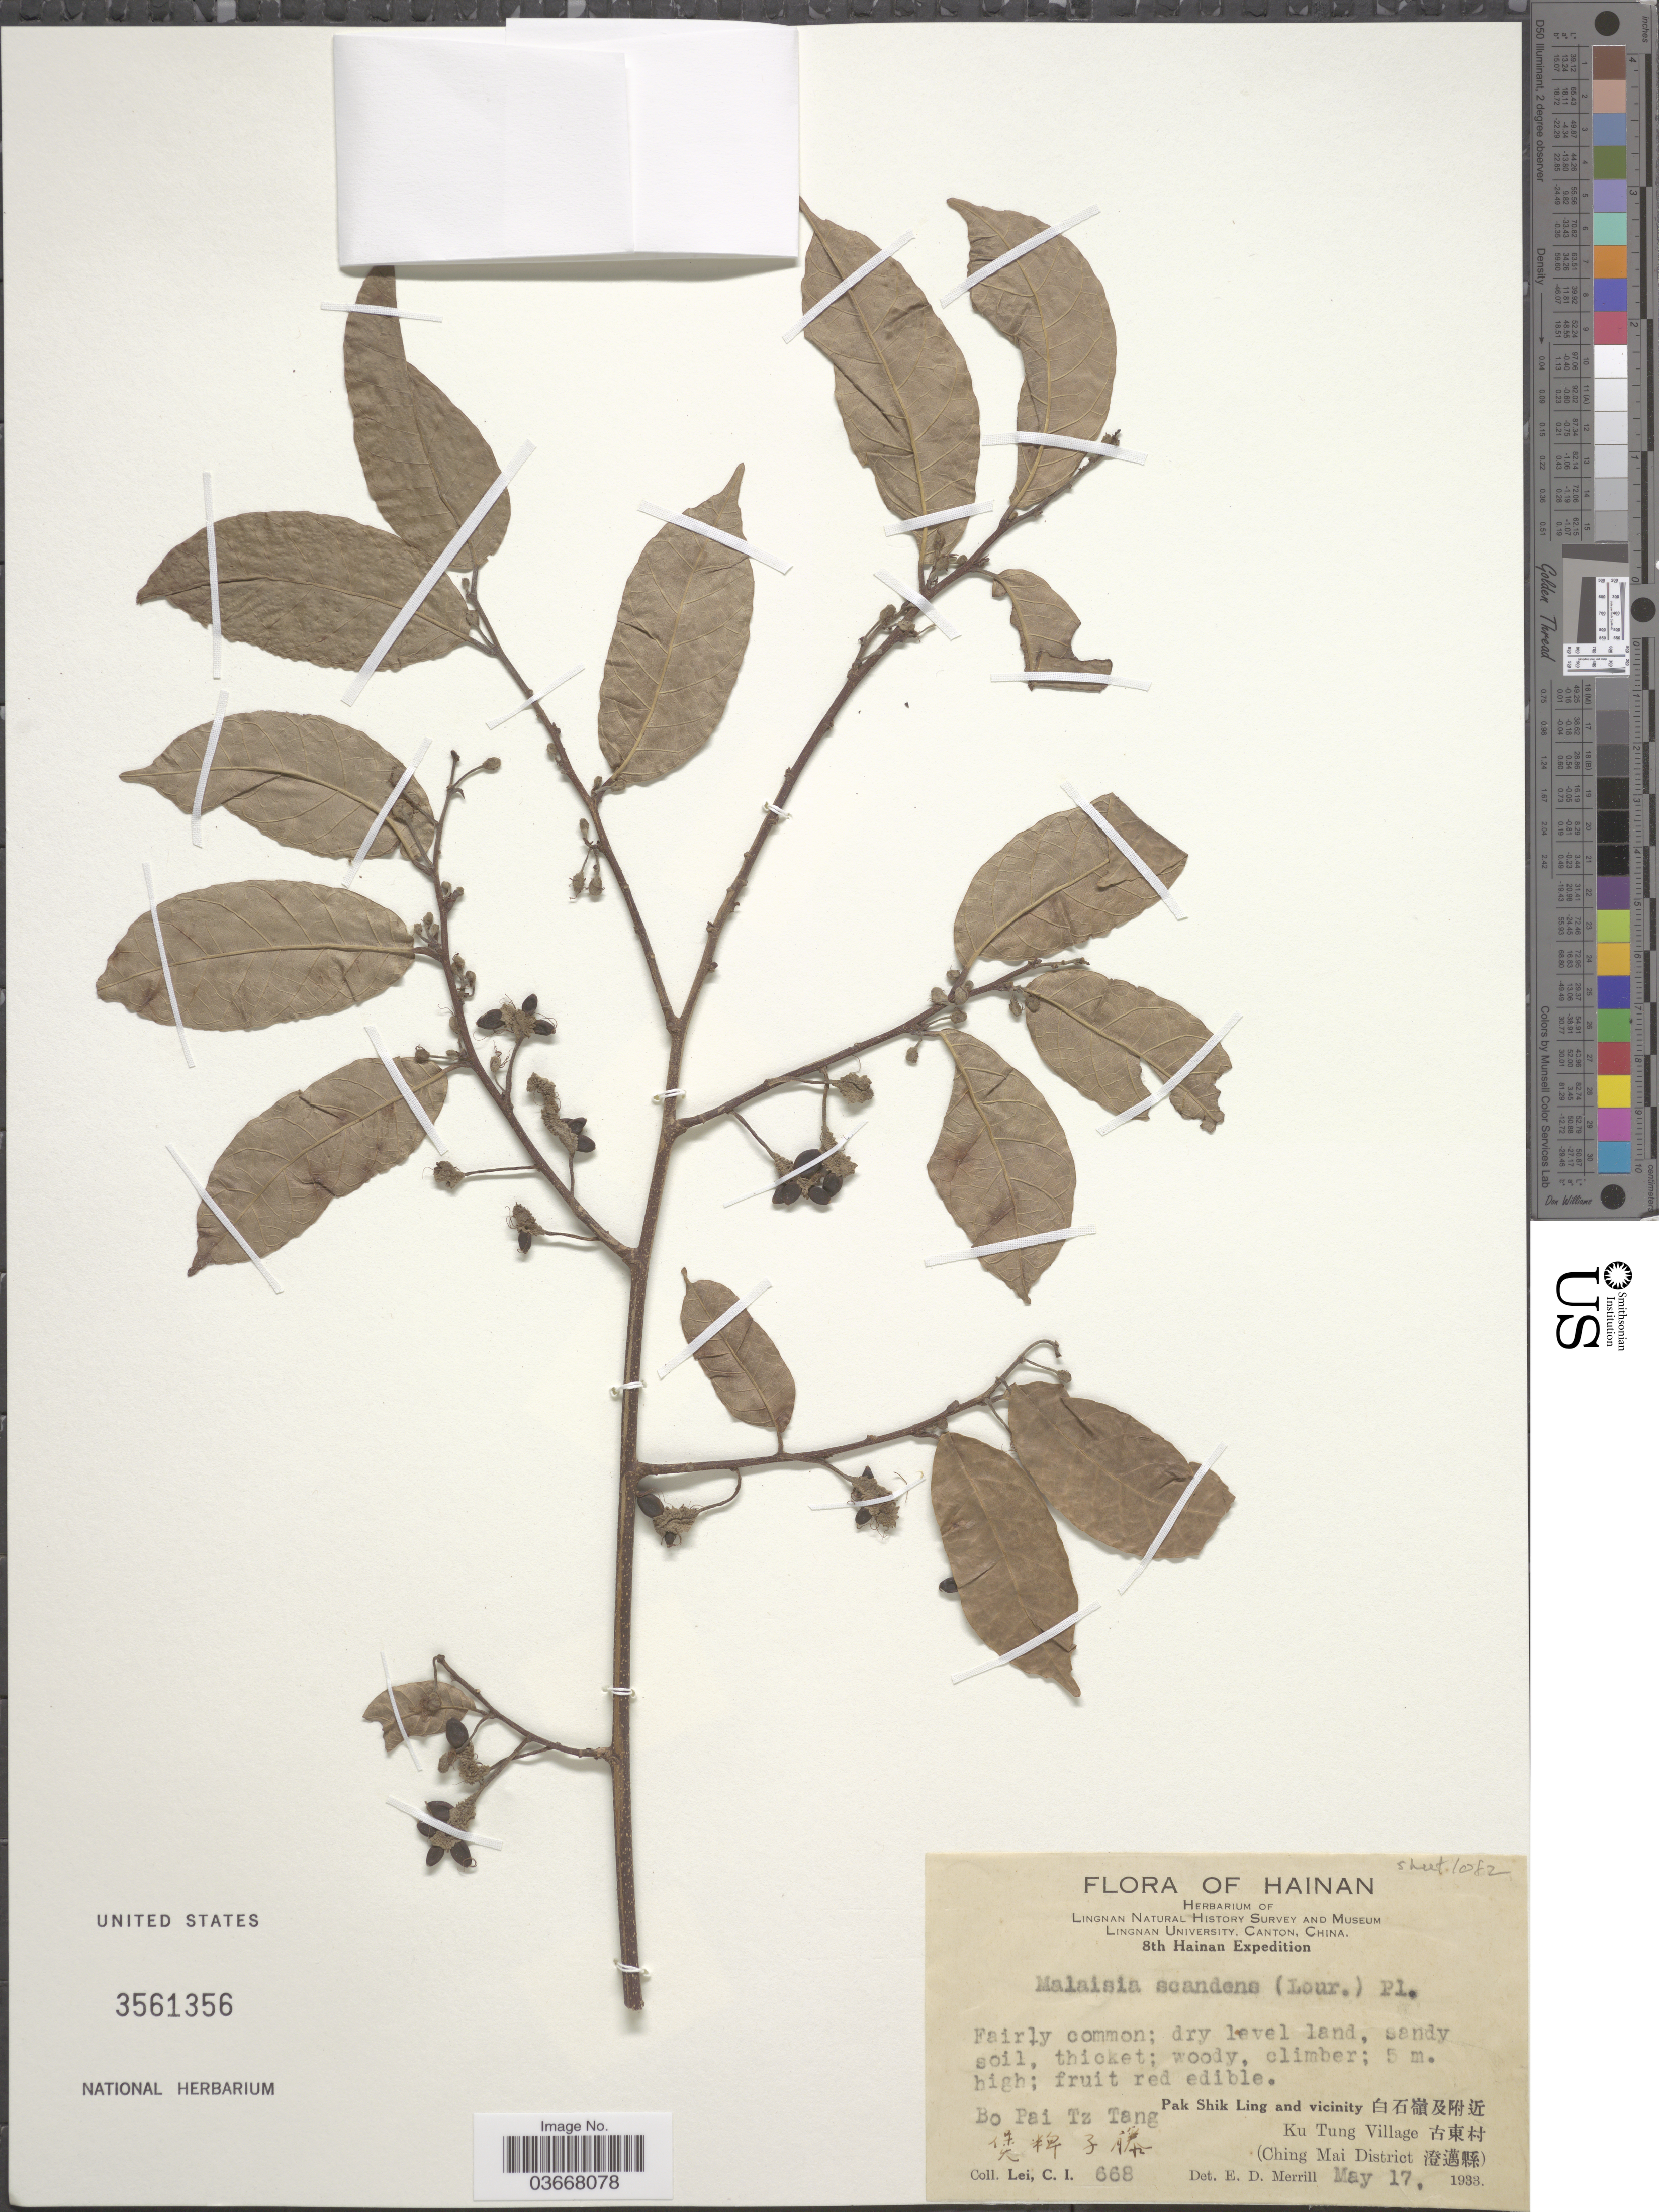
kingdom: Plantae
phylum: Tracheophyta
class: Magnoliopsida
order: Rosales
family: Moraceae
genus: Malaisia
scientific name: Malaisia scandens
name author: (Lour.) Planch.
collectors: C. I. Lei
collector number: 668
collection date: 1933-05-17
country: China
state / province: Hainan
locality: Pak Shik Ling and vicinity X. Ku Tung Village X (Ching Mai District X). Bo Pai Tz Tang.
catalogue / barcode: US 3561356